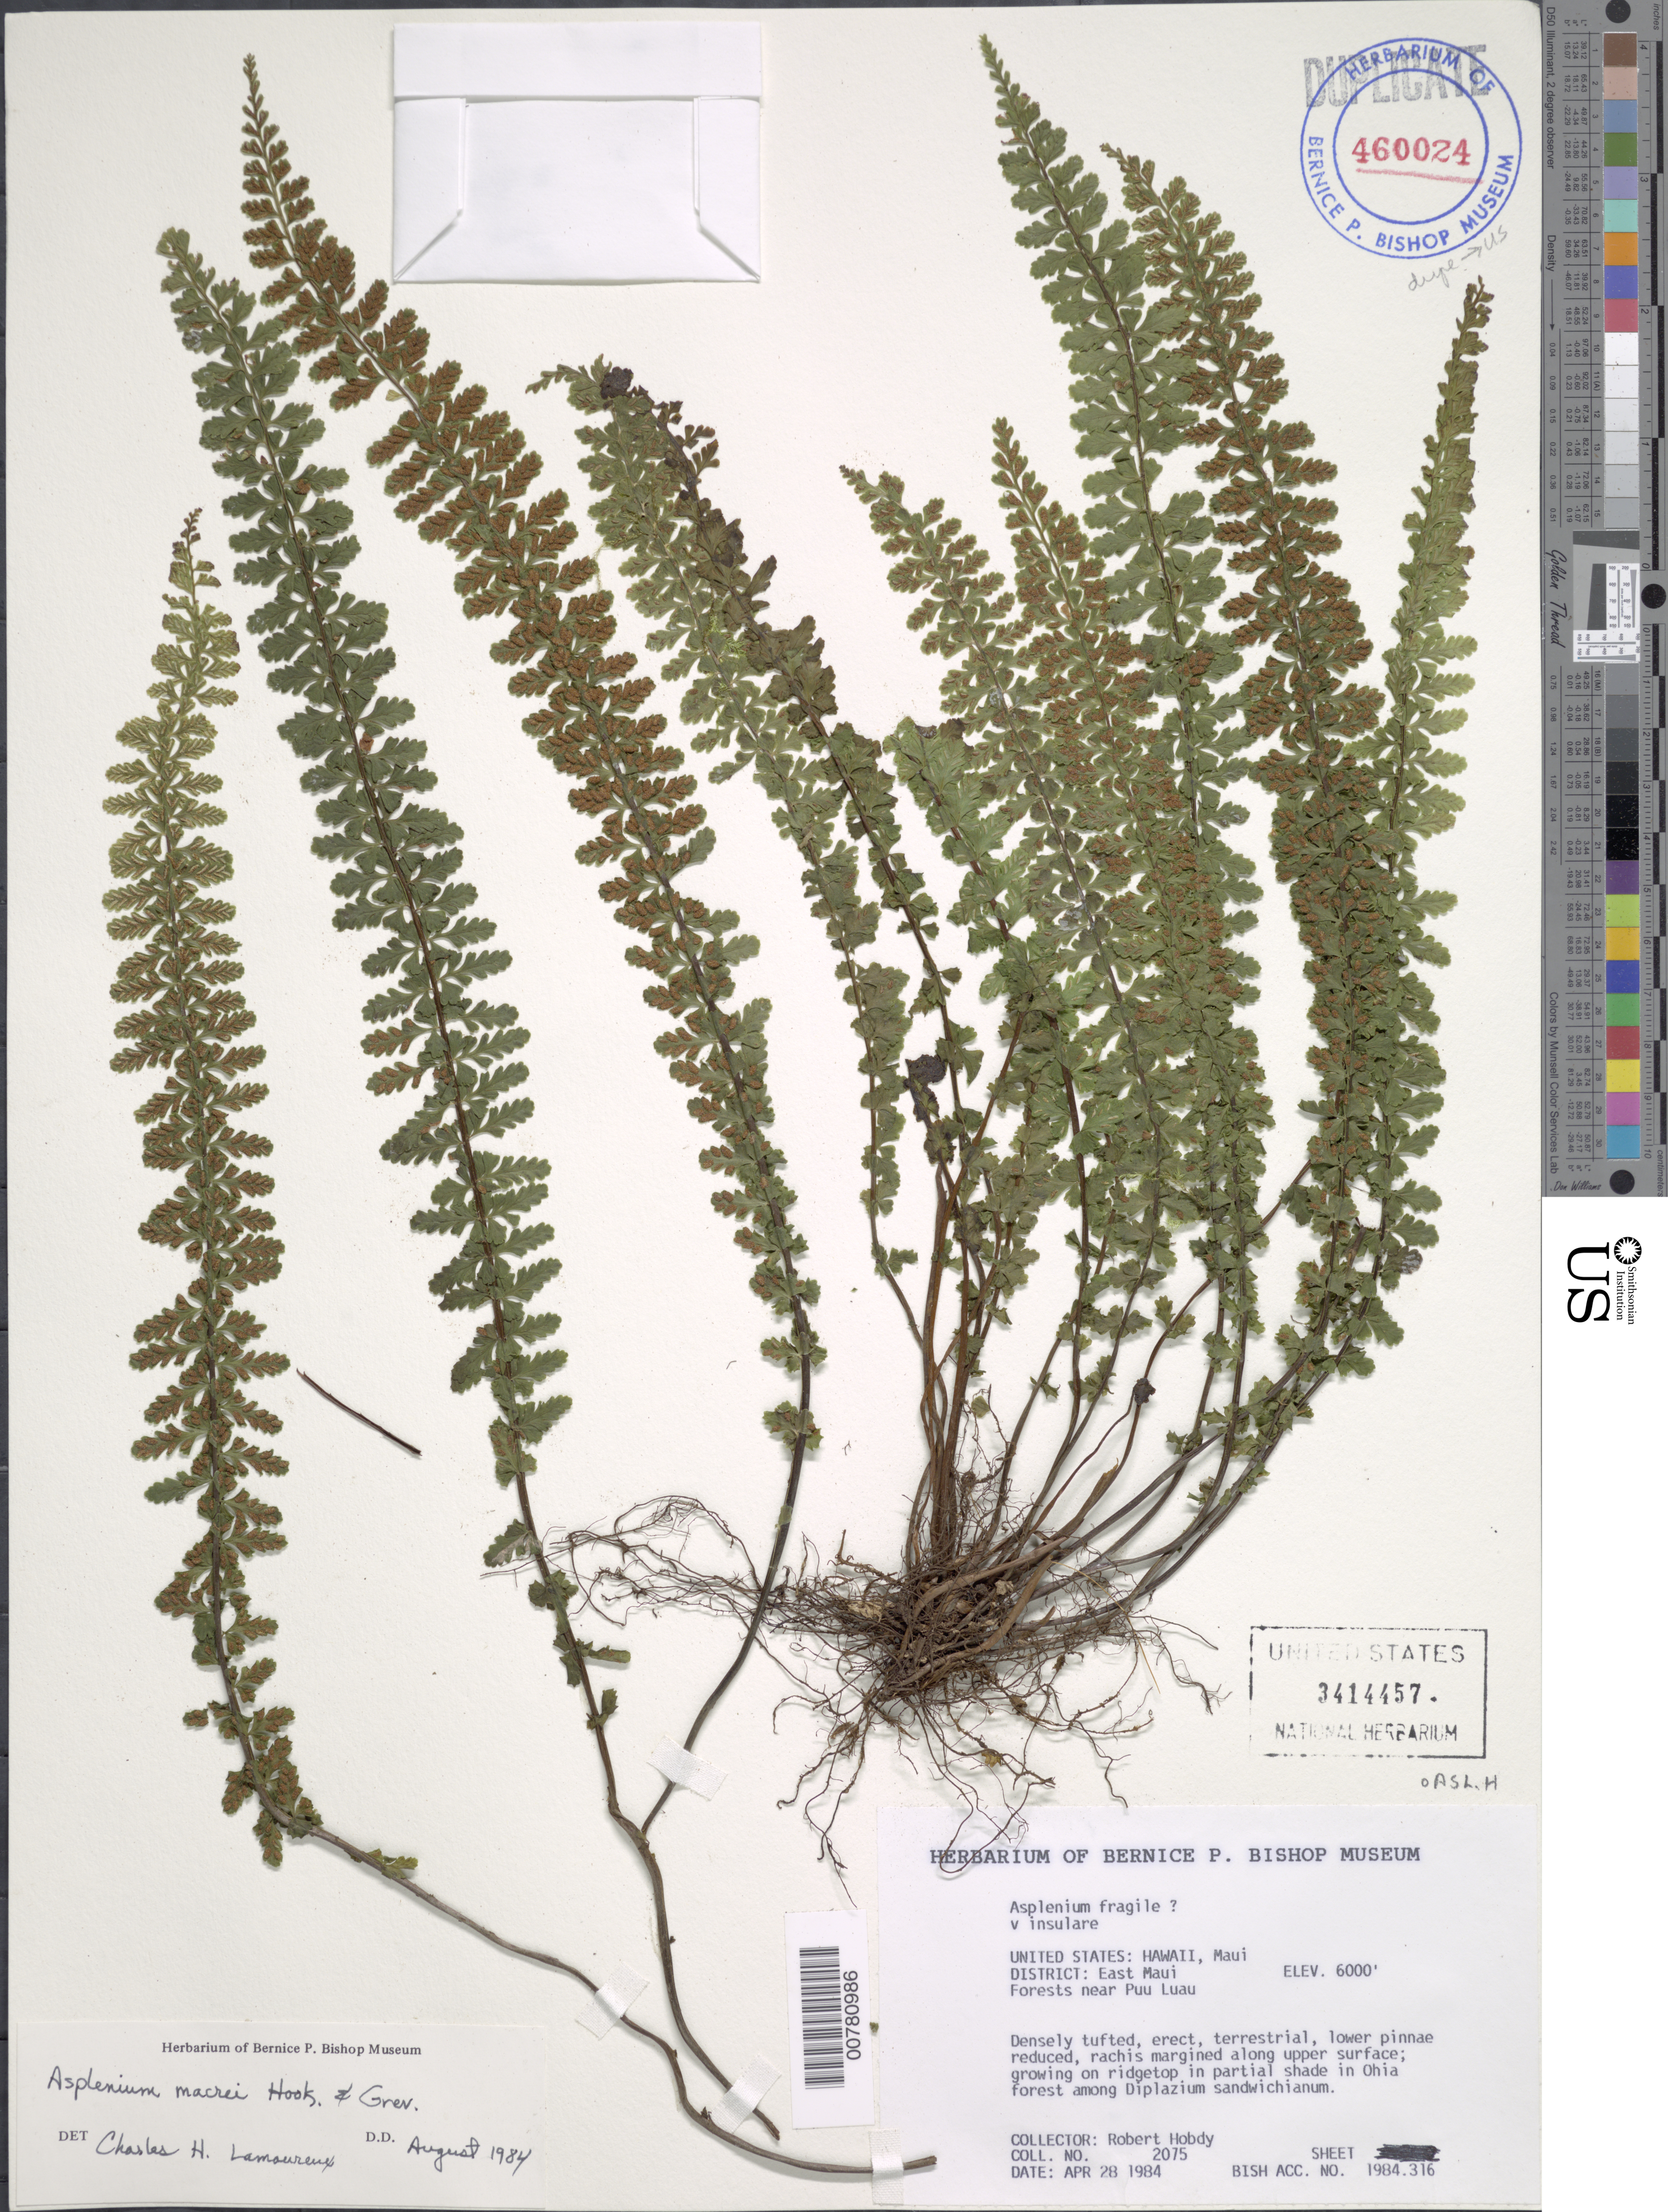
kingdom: Plantae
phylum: Tracheophyta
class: Polypodiopsida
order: Polypodiales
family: Aspleniaceae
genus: Asplenium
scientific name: Asplenium macraei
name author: Hook. & Grev.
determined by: Lorence, David H., (PTBG), National Tropical Botanical Garden (UNITED STATES)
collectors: R. Hobdy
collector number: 2075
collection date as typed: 28 Apr 1984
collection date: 1984-04-28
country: United States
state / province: Hawaii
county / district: Maui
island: Maui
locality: East Maui: Forests near Puu Luau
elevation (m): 1828.8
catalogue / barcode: US 3414457